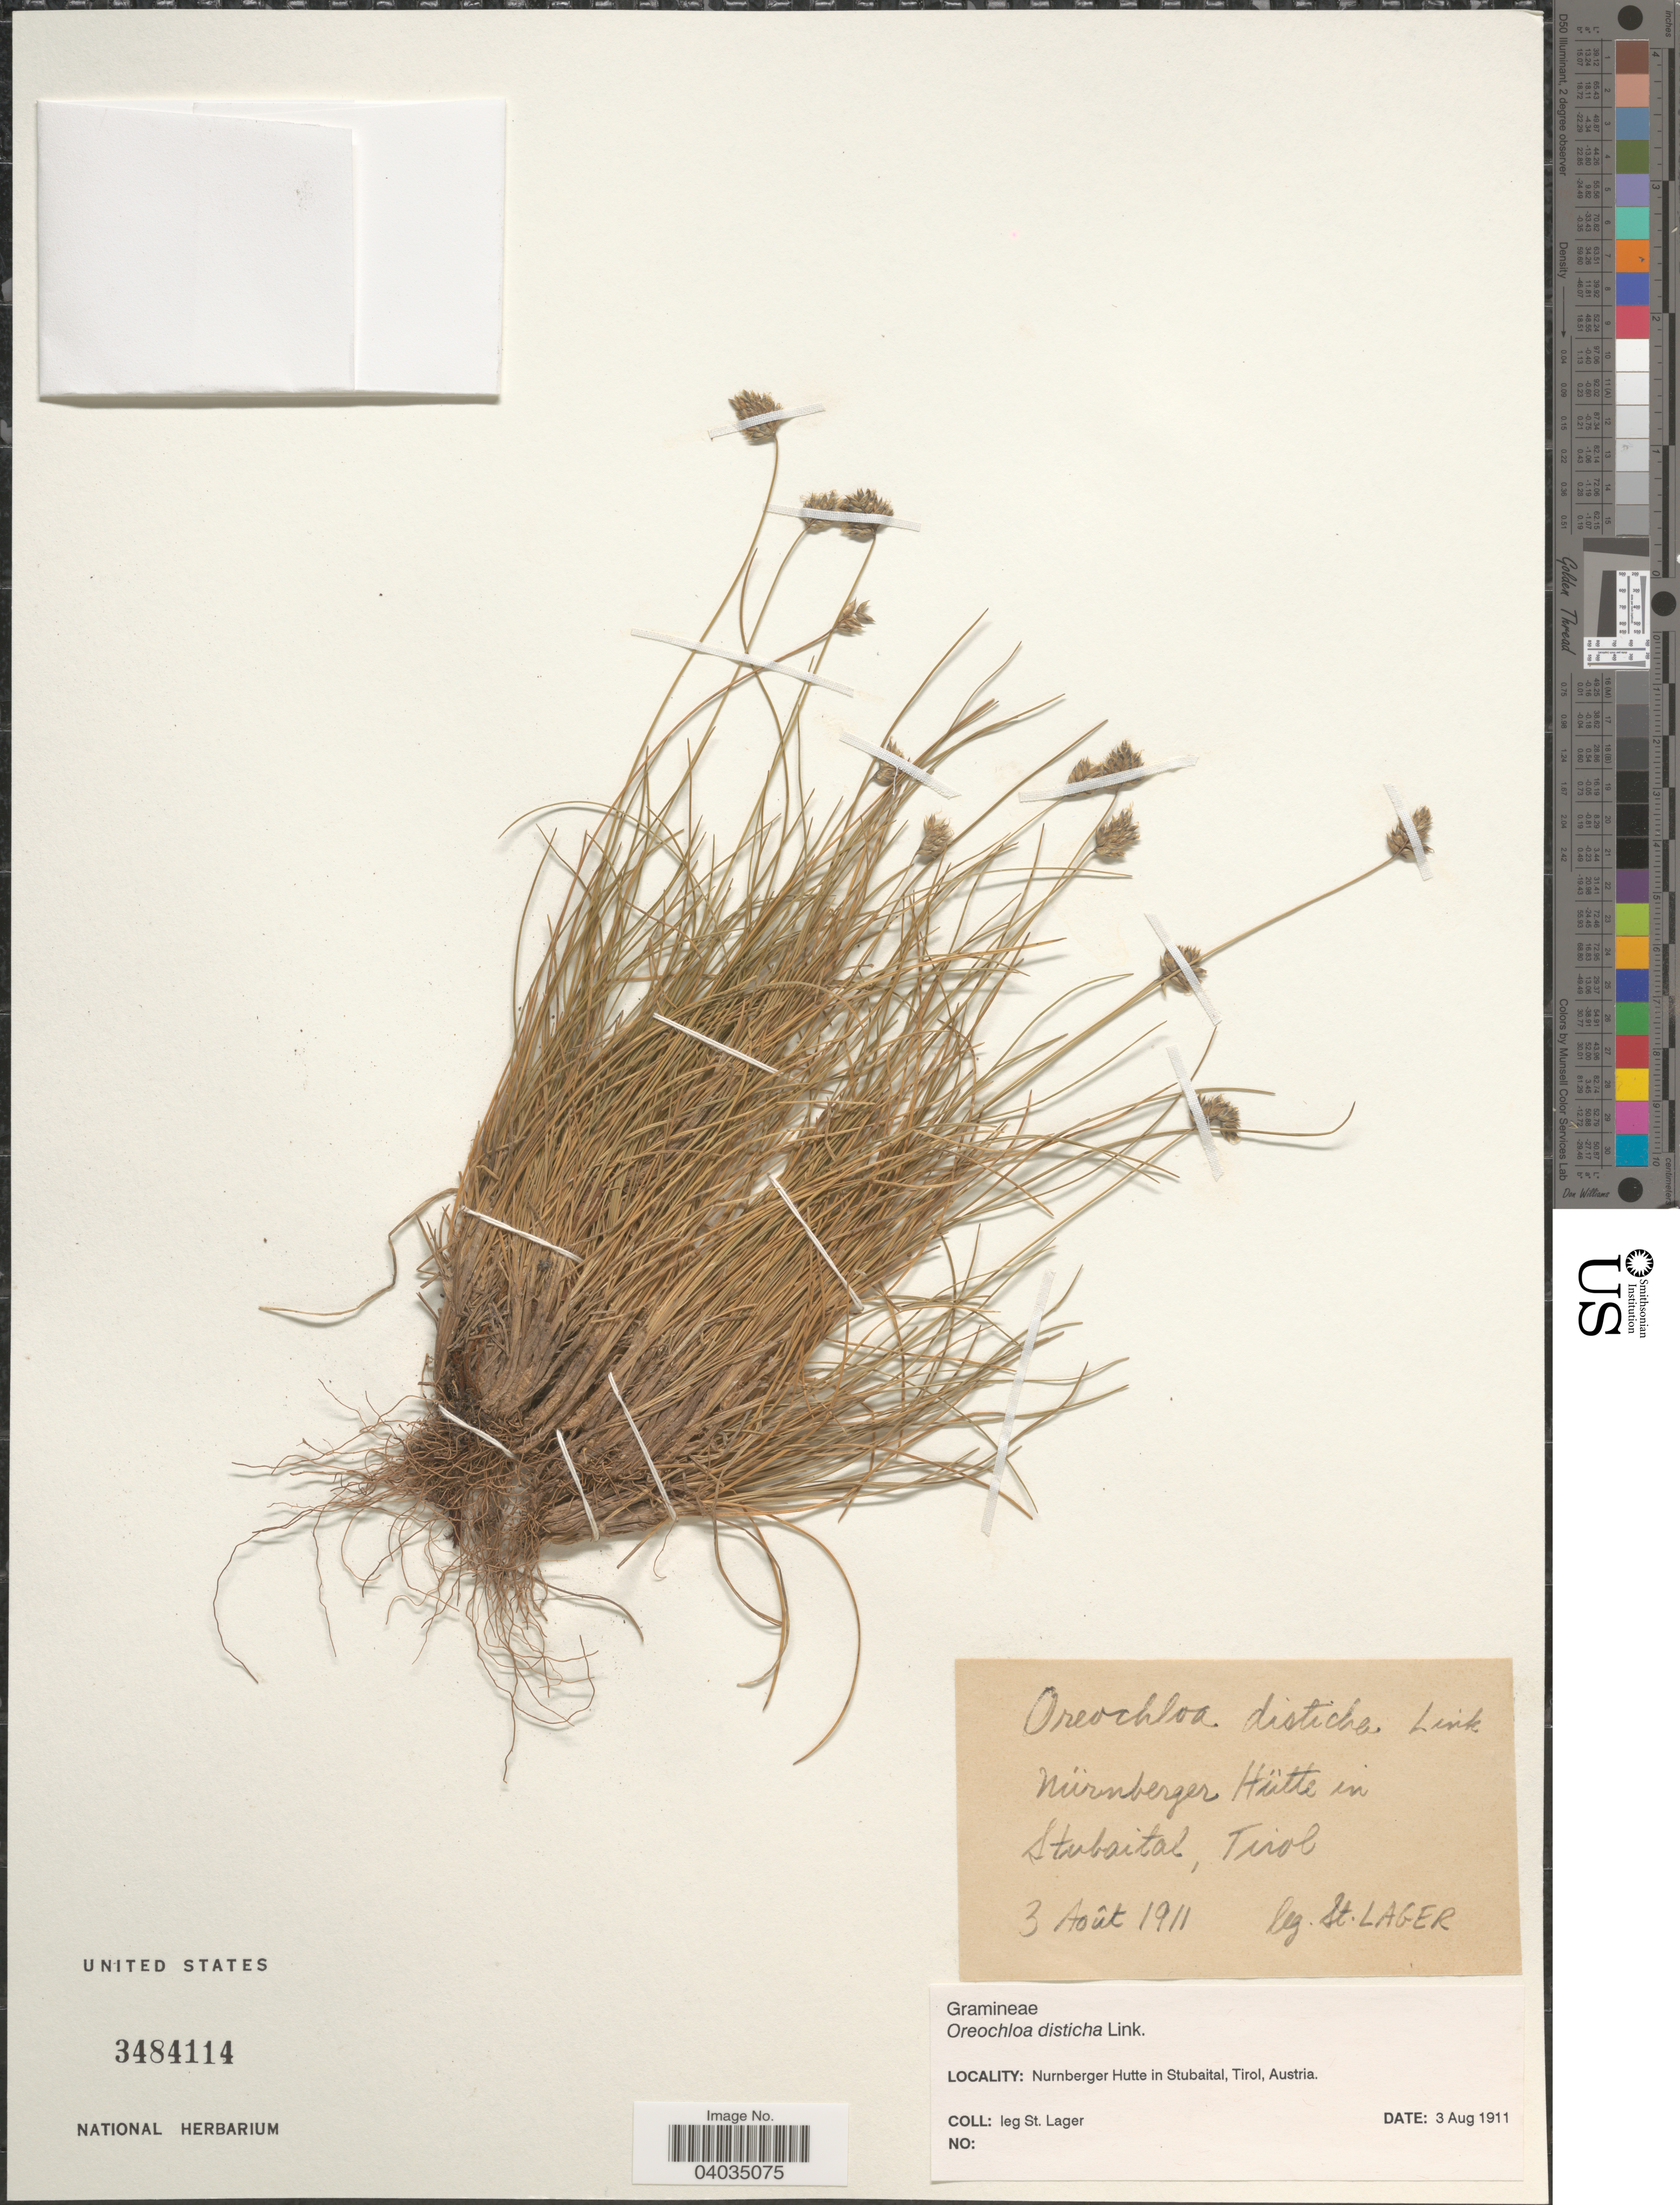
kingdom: Plantae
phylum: Tracheophyta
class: Liliopsida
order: Poales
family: Poaceae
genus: Oreochloa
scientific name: Oreochloa disticha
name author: (Wulfen) Link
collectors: -. St. Lager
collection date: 1911-08-03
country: Austria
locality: Nürnberger Hütte in Stubaital, Tirol.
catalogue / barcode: US 3484114